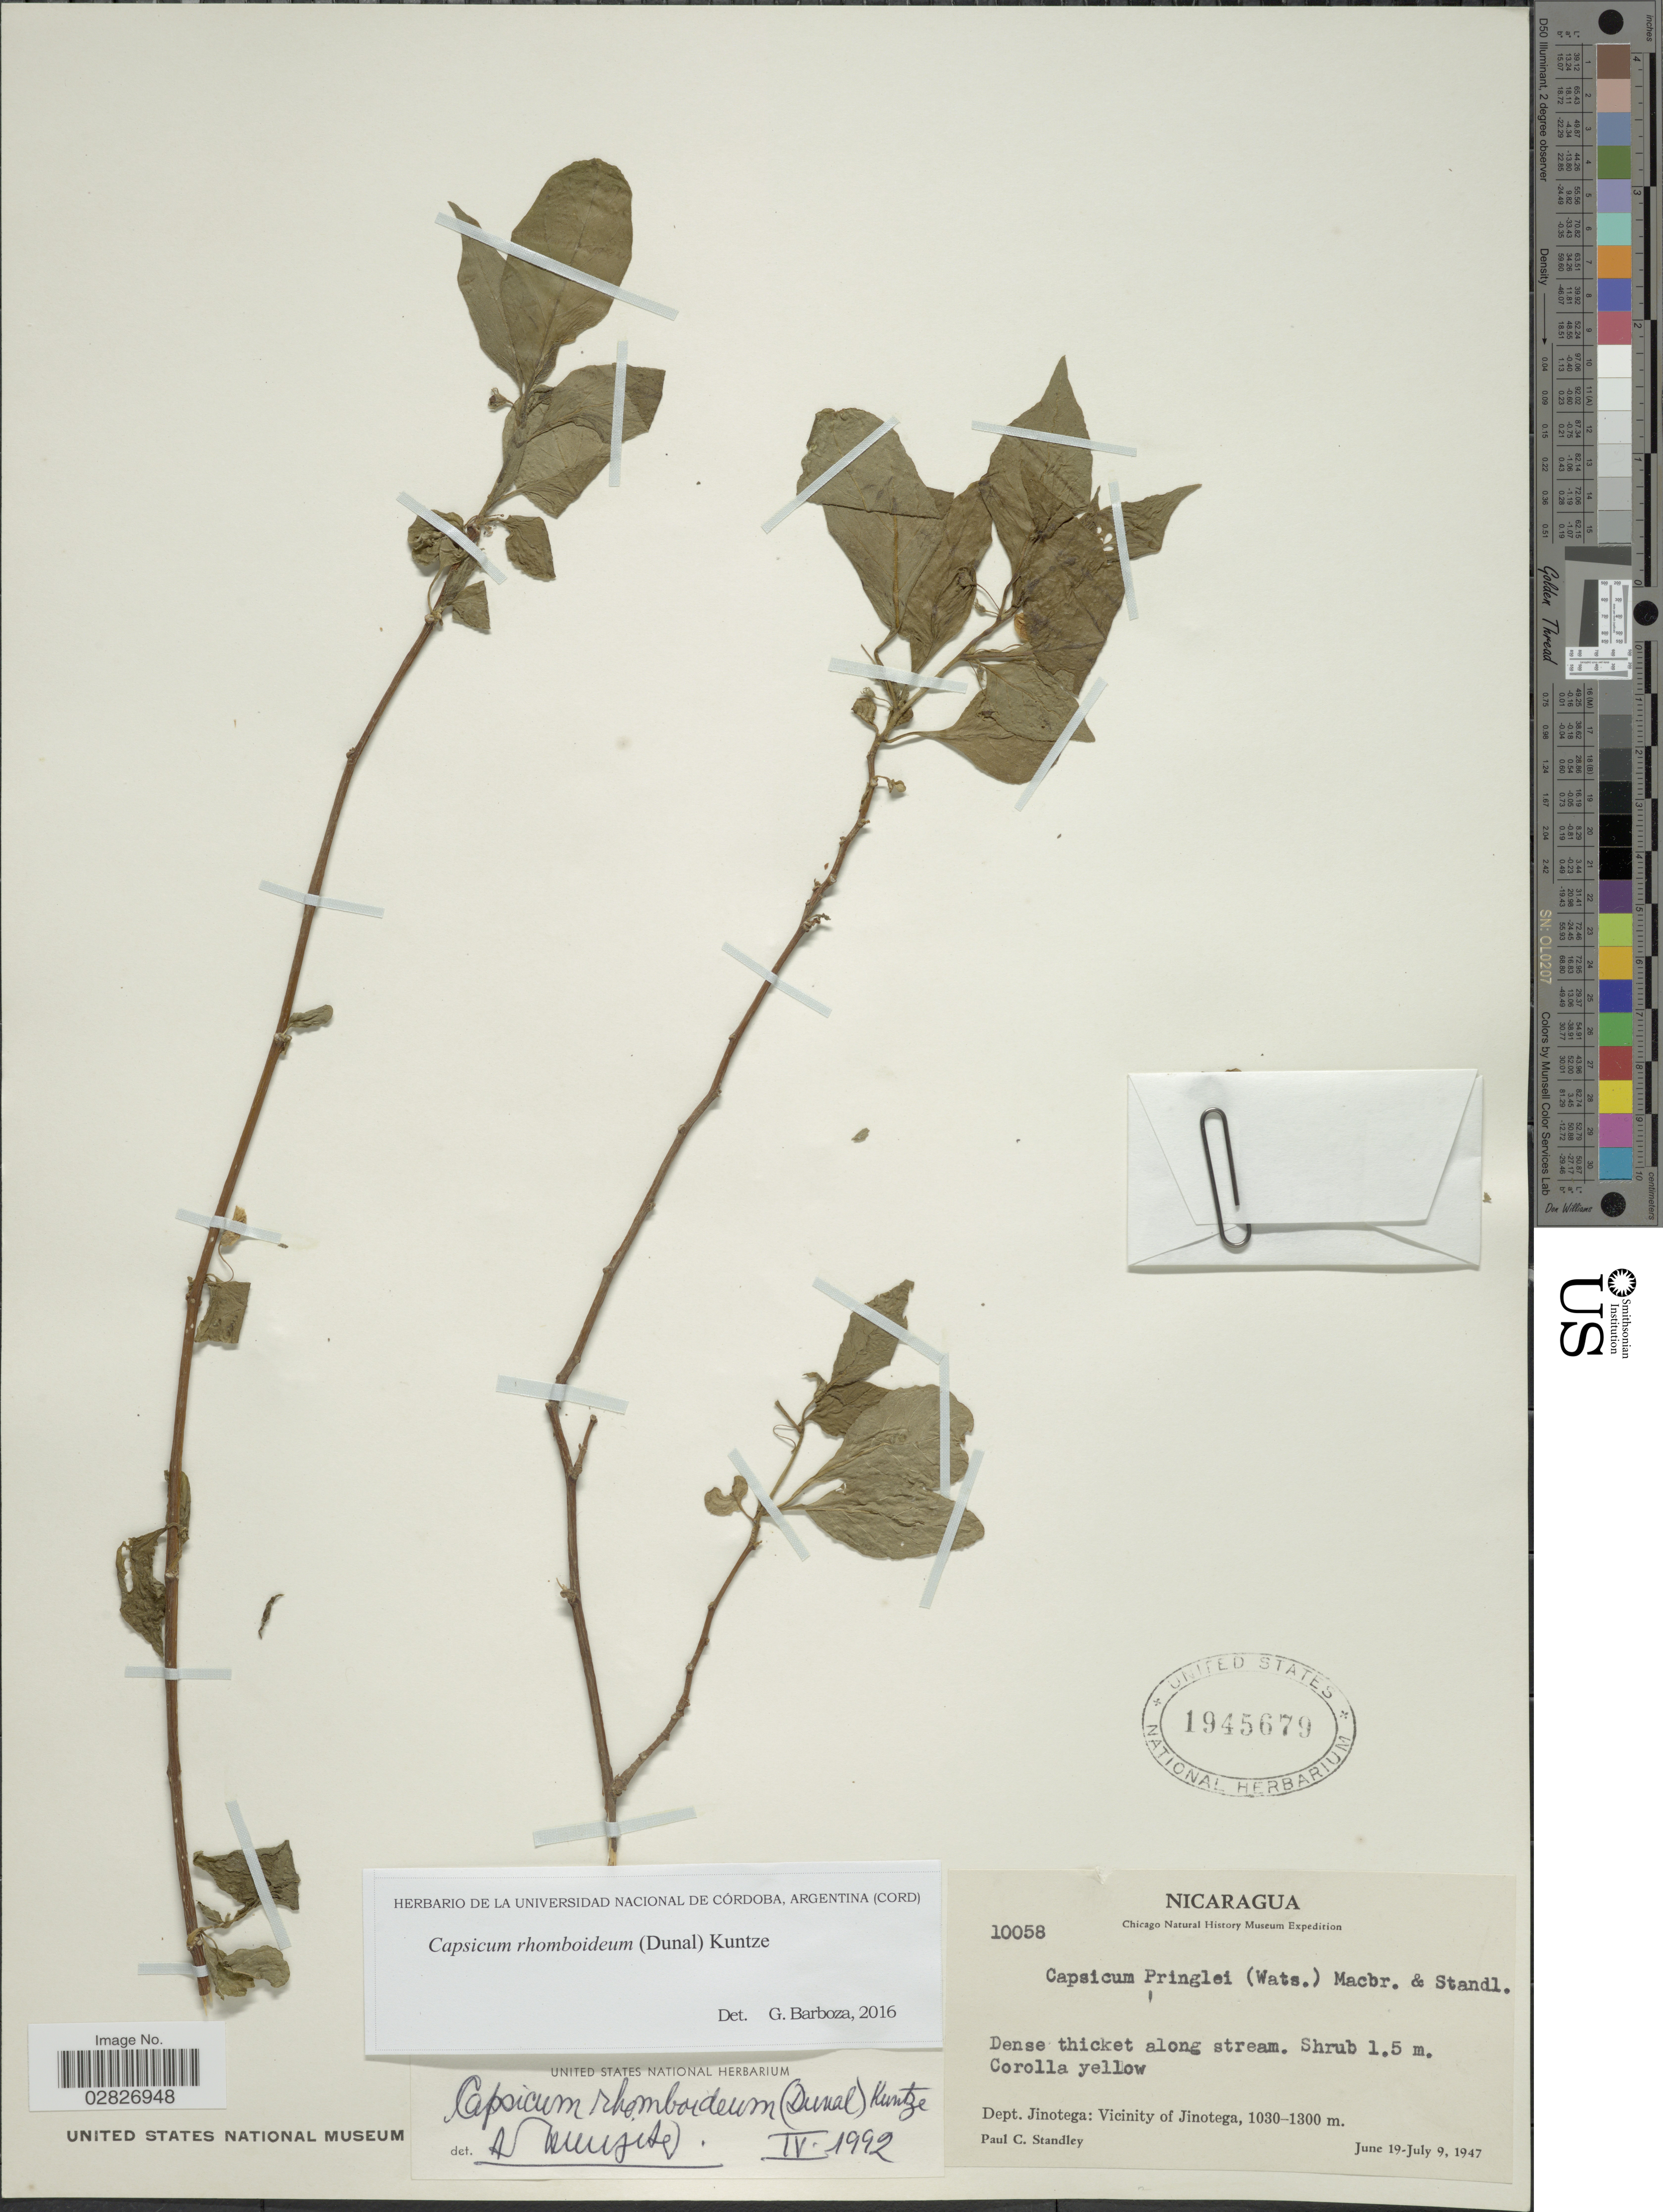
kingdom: Plantae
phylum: Tracheophyta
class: Magnoliopsida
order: Solanales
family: Solanaceae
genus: Capsicum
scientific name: Capsicum rhomboideum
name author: (Humb. & Bonpl. ex Dunal) Kuntze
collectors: P. C. Standley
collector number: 10058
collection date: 1947-06-19/1949-07-09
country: Nicaragua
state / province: Jinotega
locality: Dept. Jinotega, Vicinity of Jinotega.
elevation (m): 1030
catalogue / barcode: US 1945679